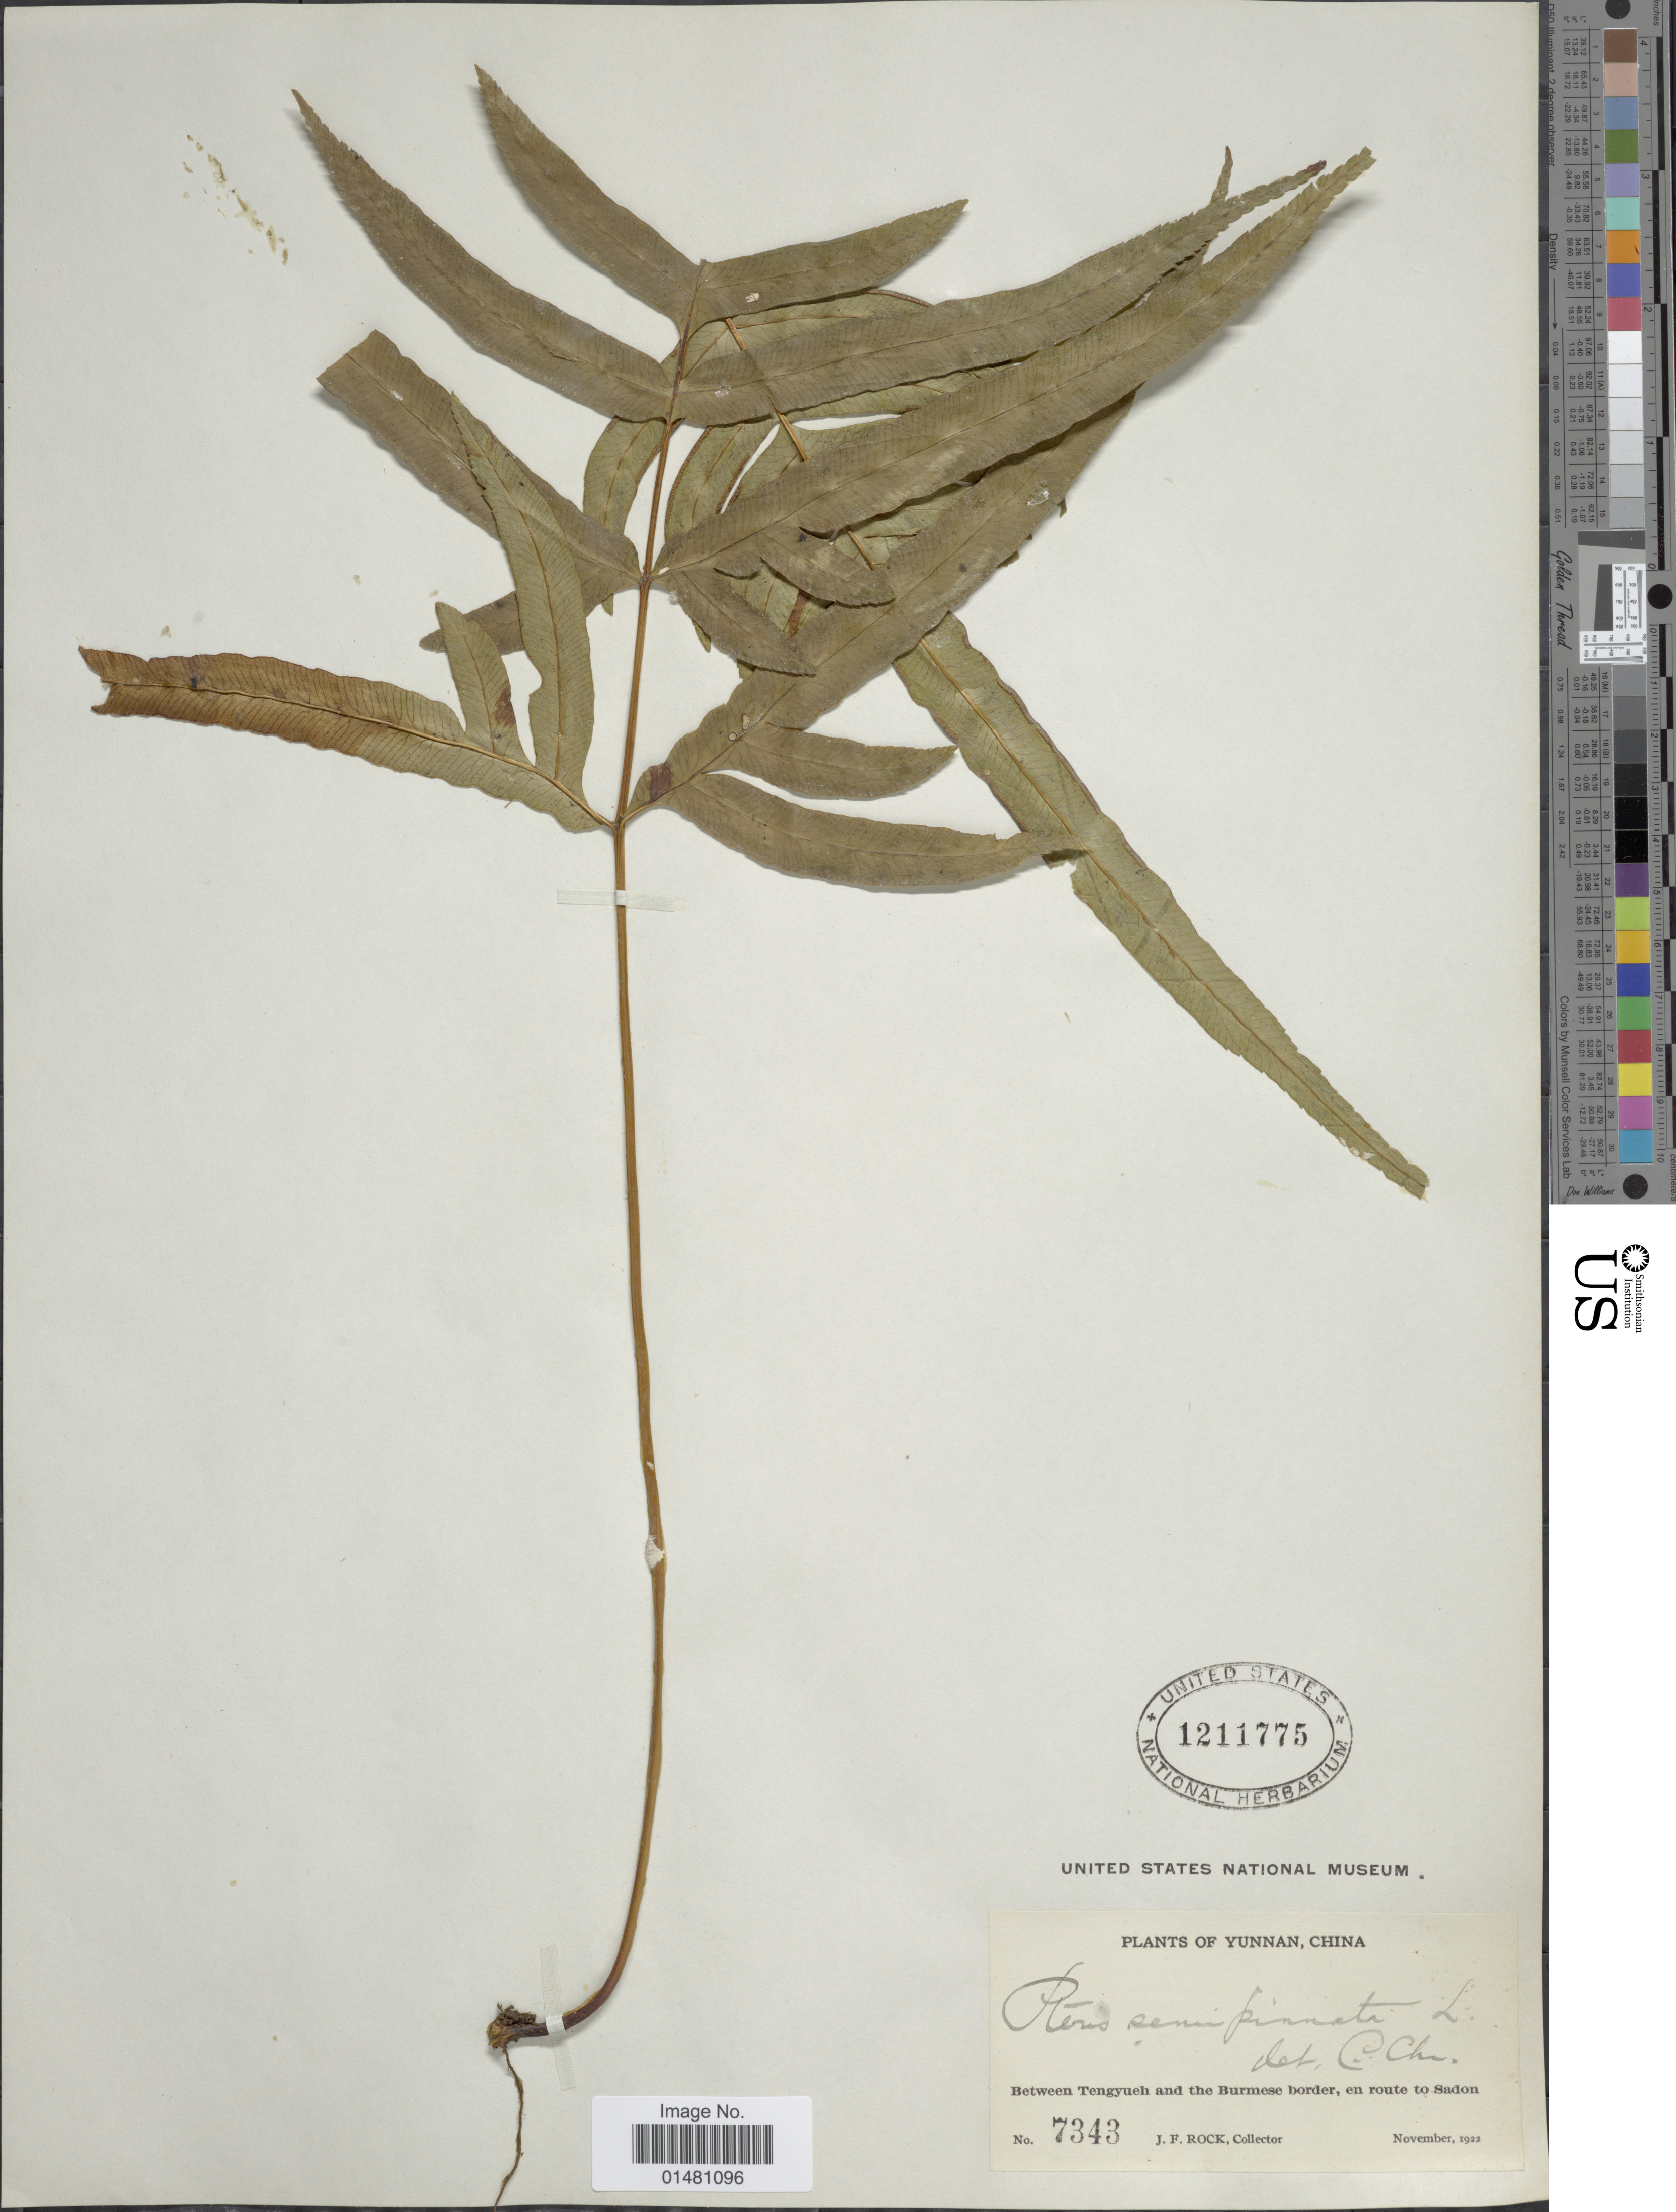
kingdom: Plantae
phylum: Tracheophyta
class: Polypodiopsida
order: Polypodiales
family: Pteridaceae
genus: Pteris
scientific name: Pteris semipinnata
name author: L.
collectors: J. Rock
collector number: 7343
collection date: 1922-11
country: China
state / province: Yunnan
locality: Between Tengyueh and the Burmese border, en route to Sadon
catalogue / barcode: US 1211775